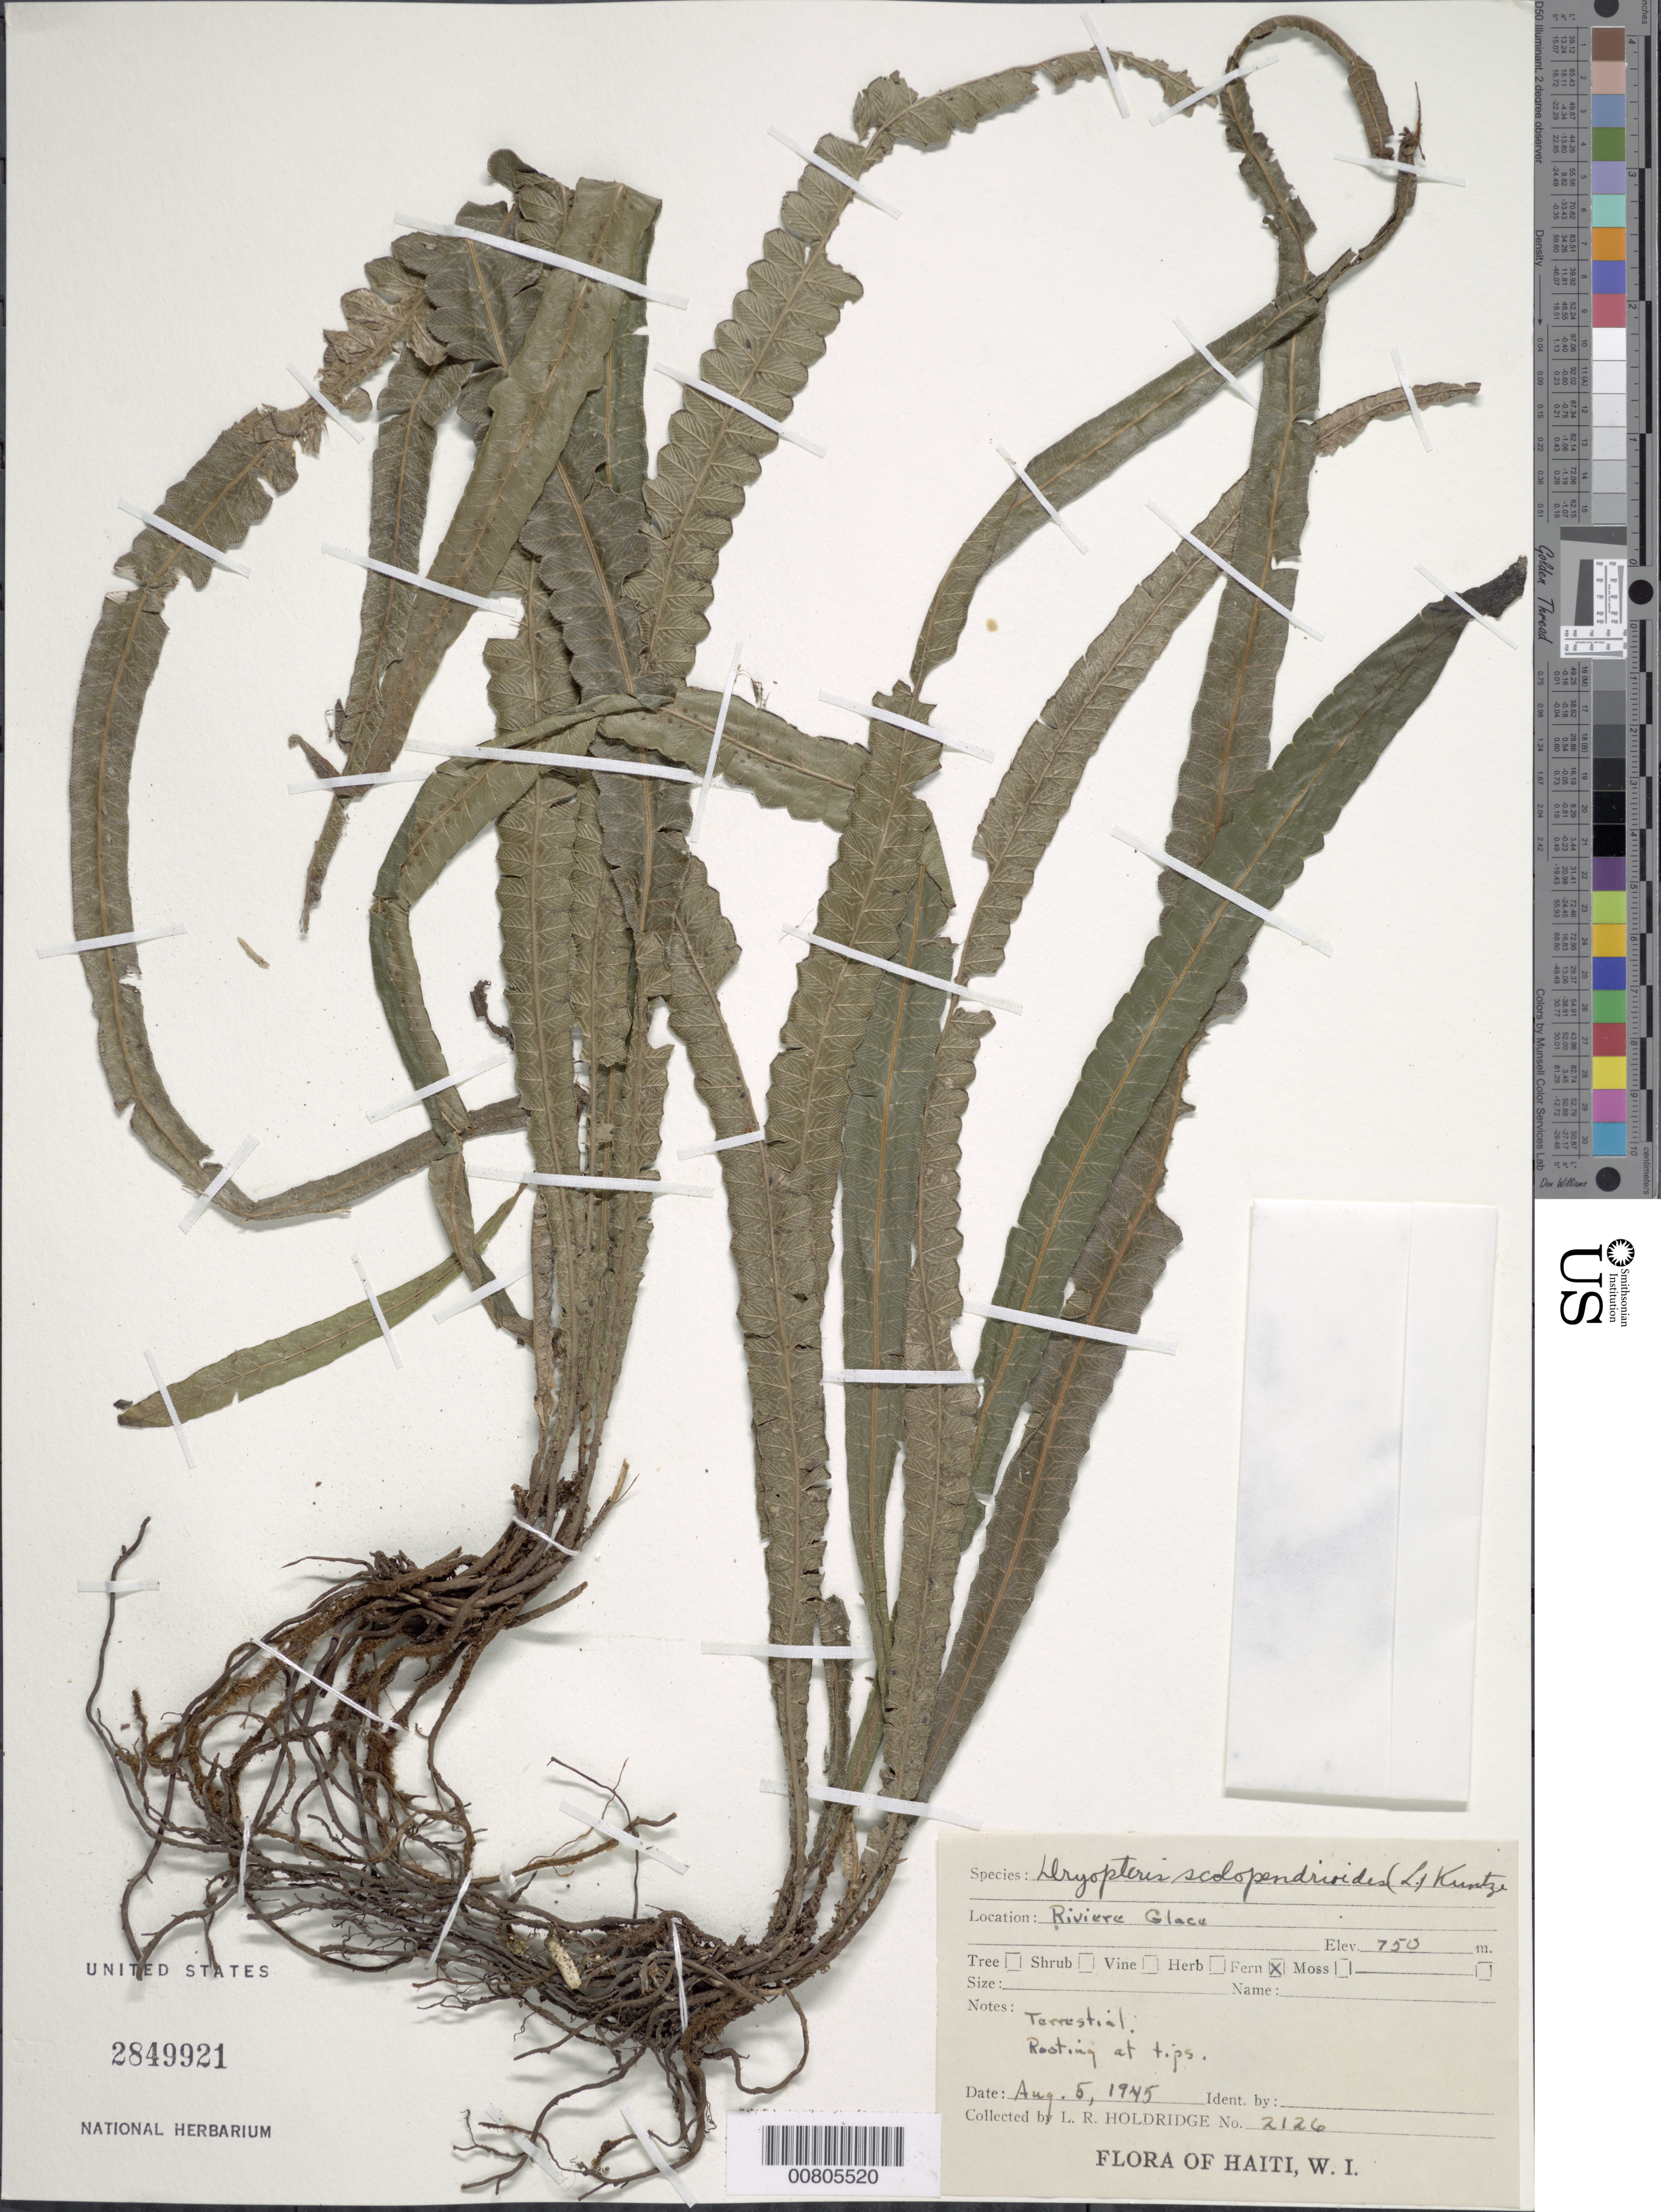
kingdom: Plantae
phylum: Tracheophyta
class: Polypodiopsida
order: Polypodiales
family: Thelypteridaceae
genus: Goniopteris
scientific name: Goniopteris scolopendrioides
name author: (L.) C. Presl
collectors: L. Holdridge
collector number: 2126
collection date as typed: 05 Aug 1945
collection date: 1945-08-05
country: Haiti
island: Hispaniola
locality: Riv. Glace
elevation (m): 750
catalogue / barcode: US 2849921